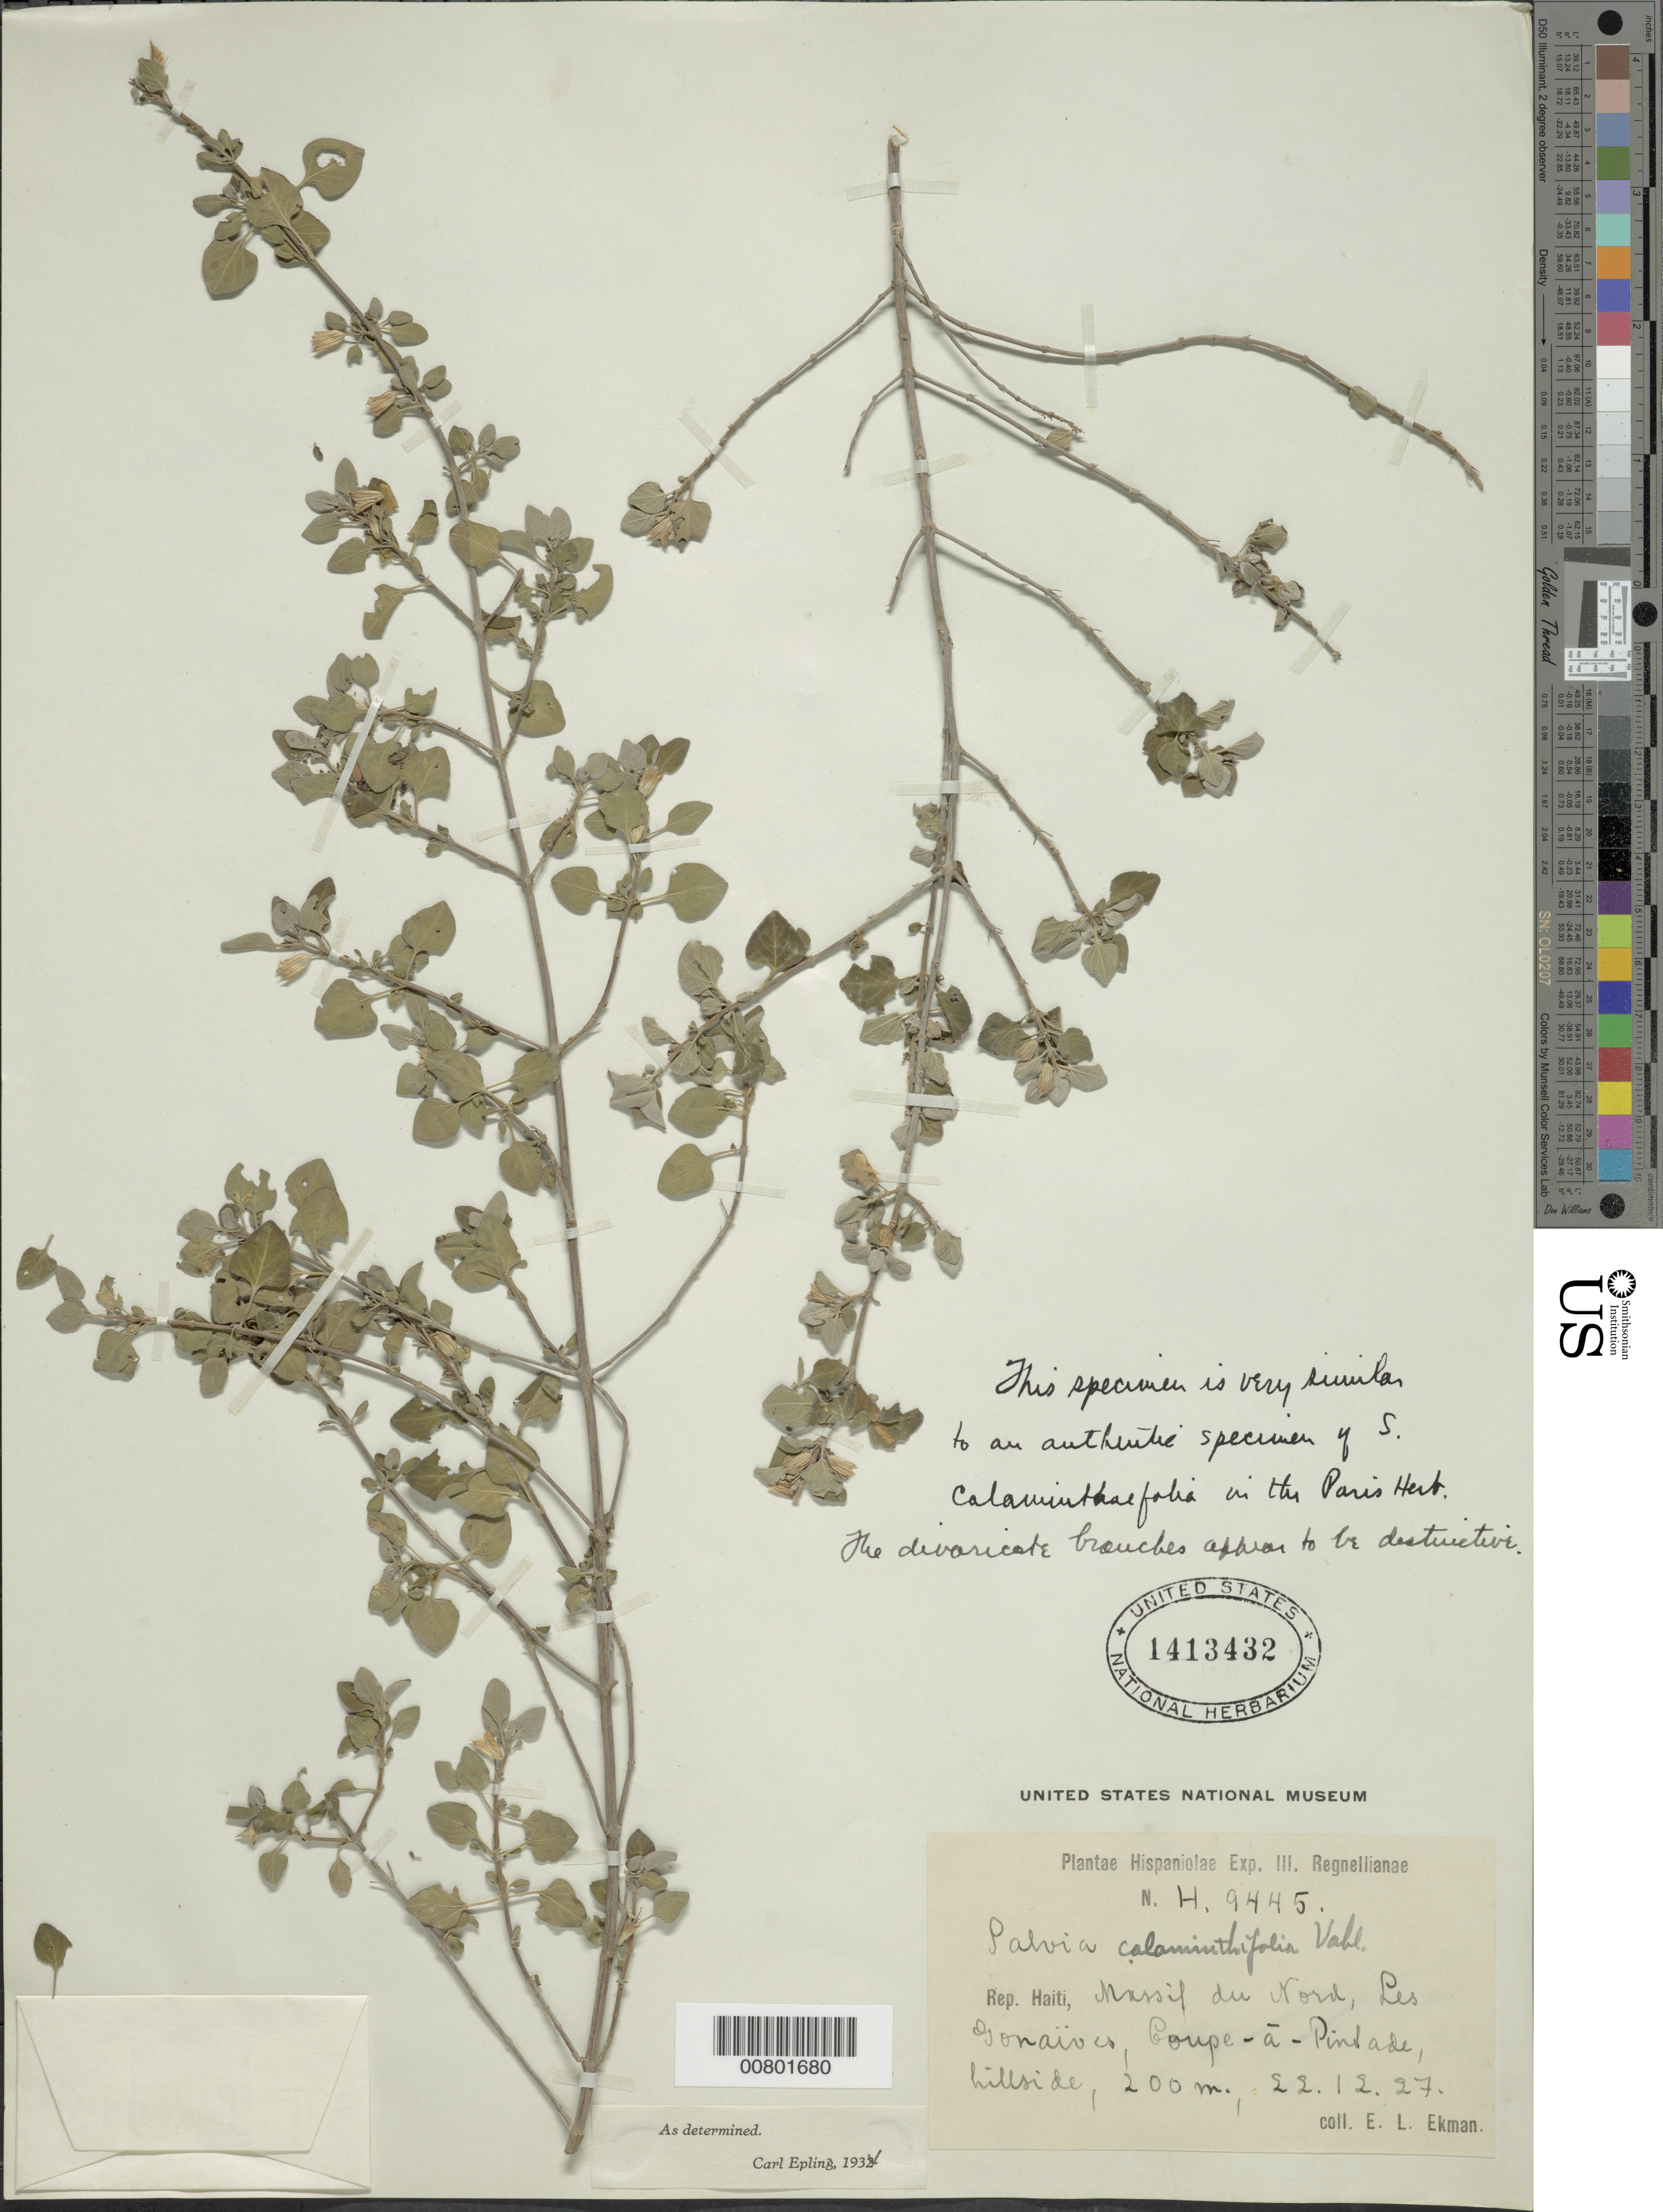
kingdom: Plantae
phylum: Tracheophyta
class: Magnoliopsida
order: Lamiales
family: Lamiaceae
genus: Salvia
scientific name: Salvia calaminthifolia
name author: Vahl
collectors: E. L. Ekman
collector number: H 9445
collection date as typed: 22 Dec 1927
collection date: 1927-12-22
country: Haiti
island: Hispaniola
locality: Massif du Nord, Les Gonaïves, Goupe-á-Pindade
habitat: Hillside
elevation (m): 200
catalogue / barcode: US 1413432